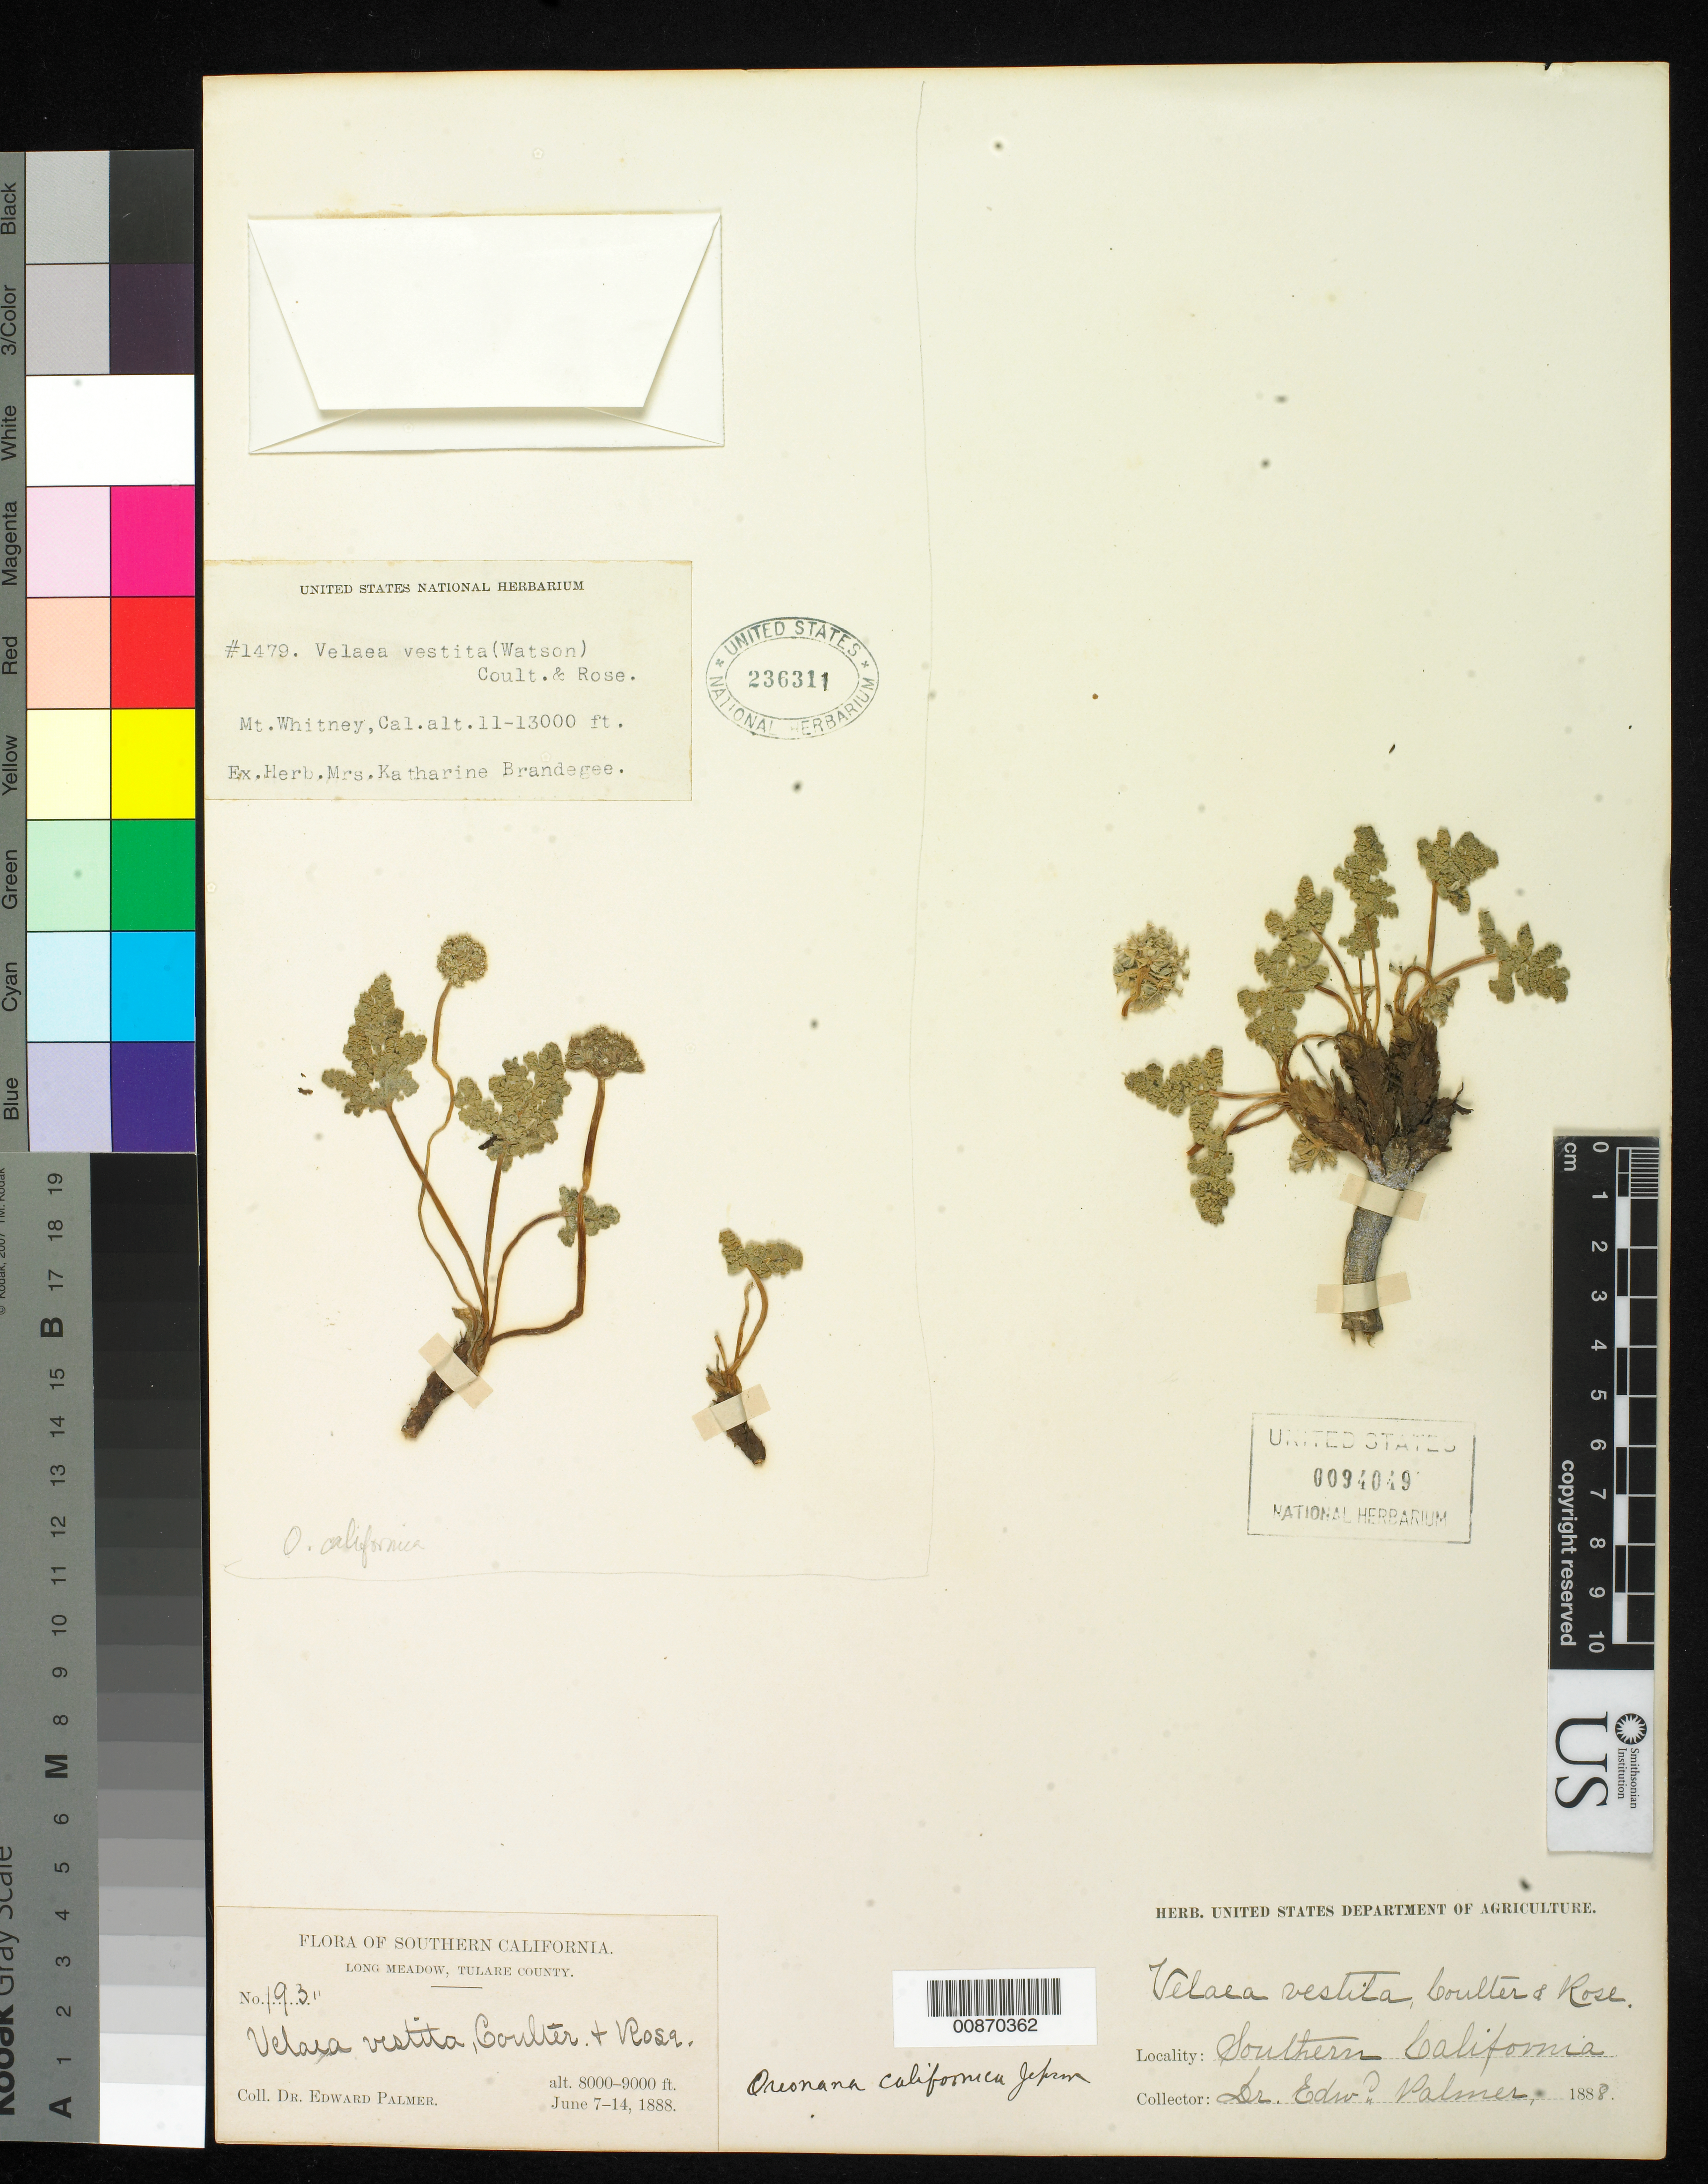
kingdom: Plantae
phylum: Tracheophyta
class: Magnoliopsida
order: Apiales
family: Apiaceae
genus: Oreonana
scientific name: Oreonana californica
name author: Jeps.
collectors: E. Palmer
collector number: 193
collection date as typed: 07 Jun 1888 to 14 Jun 1888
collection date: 1888-06-07/1888-06-14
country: United States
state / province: California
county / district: Tulare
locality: Long Meadow, Tulare County, California.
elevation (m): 2438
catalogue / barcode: US 94049-2